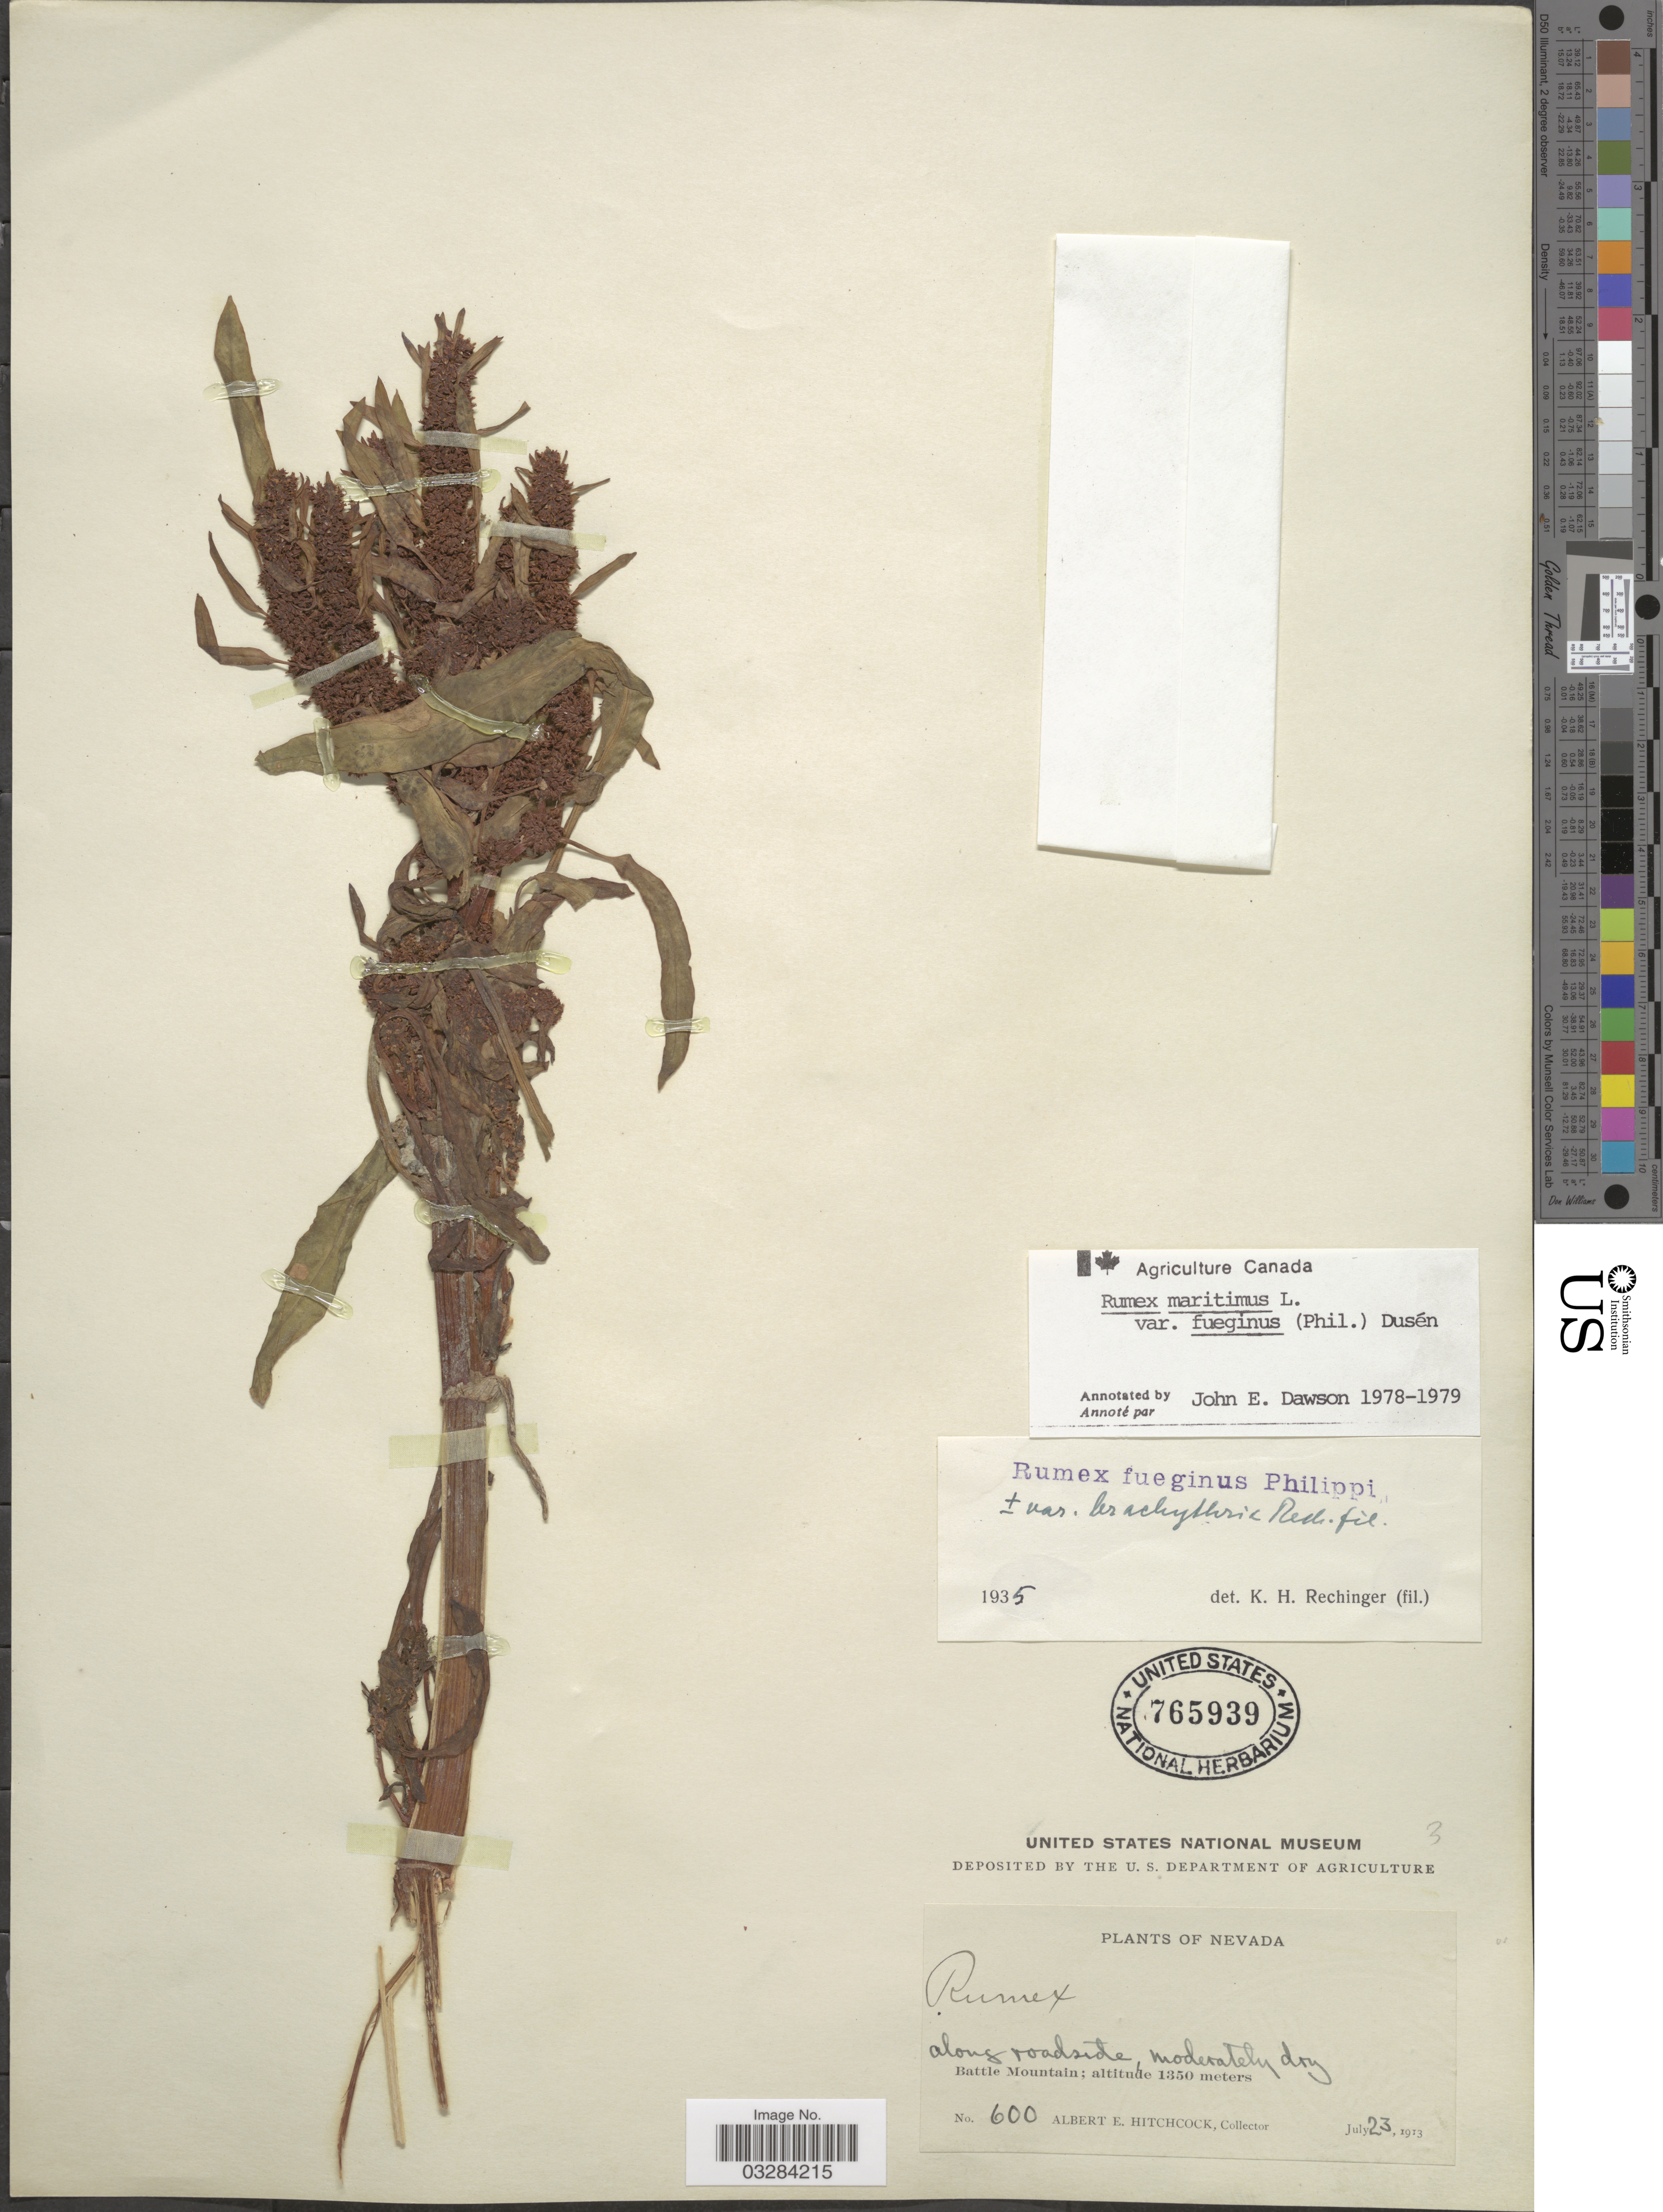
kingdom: Plantae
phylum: Tracheophyta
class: Magnoliopsida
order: Caryophyllales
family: Polygonaceae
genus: Rumex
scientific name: Rumex maritimus var. fueginus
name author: (Phil.) Dusén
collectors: A. Hitchcock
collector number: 600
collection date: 1913-07-23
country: United States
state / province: Nevada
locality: Battle Mountain.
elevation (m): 1350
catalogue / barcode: US 765939